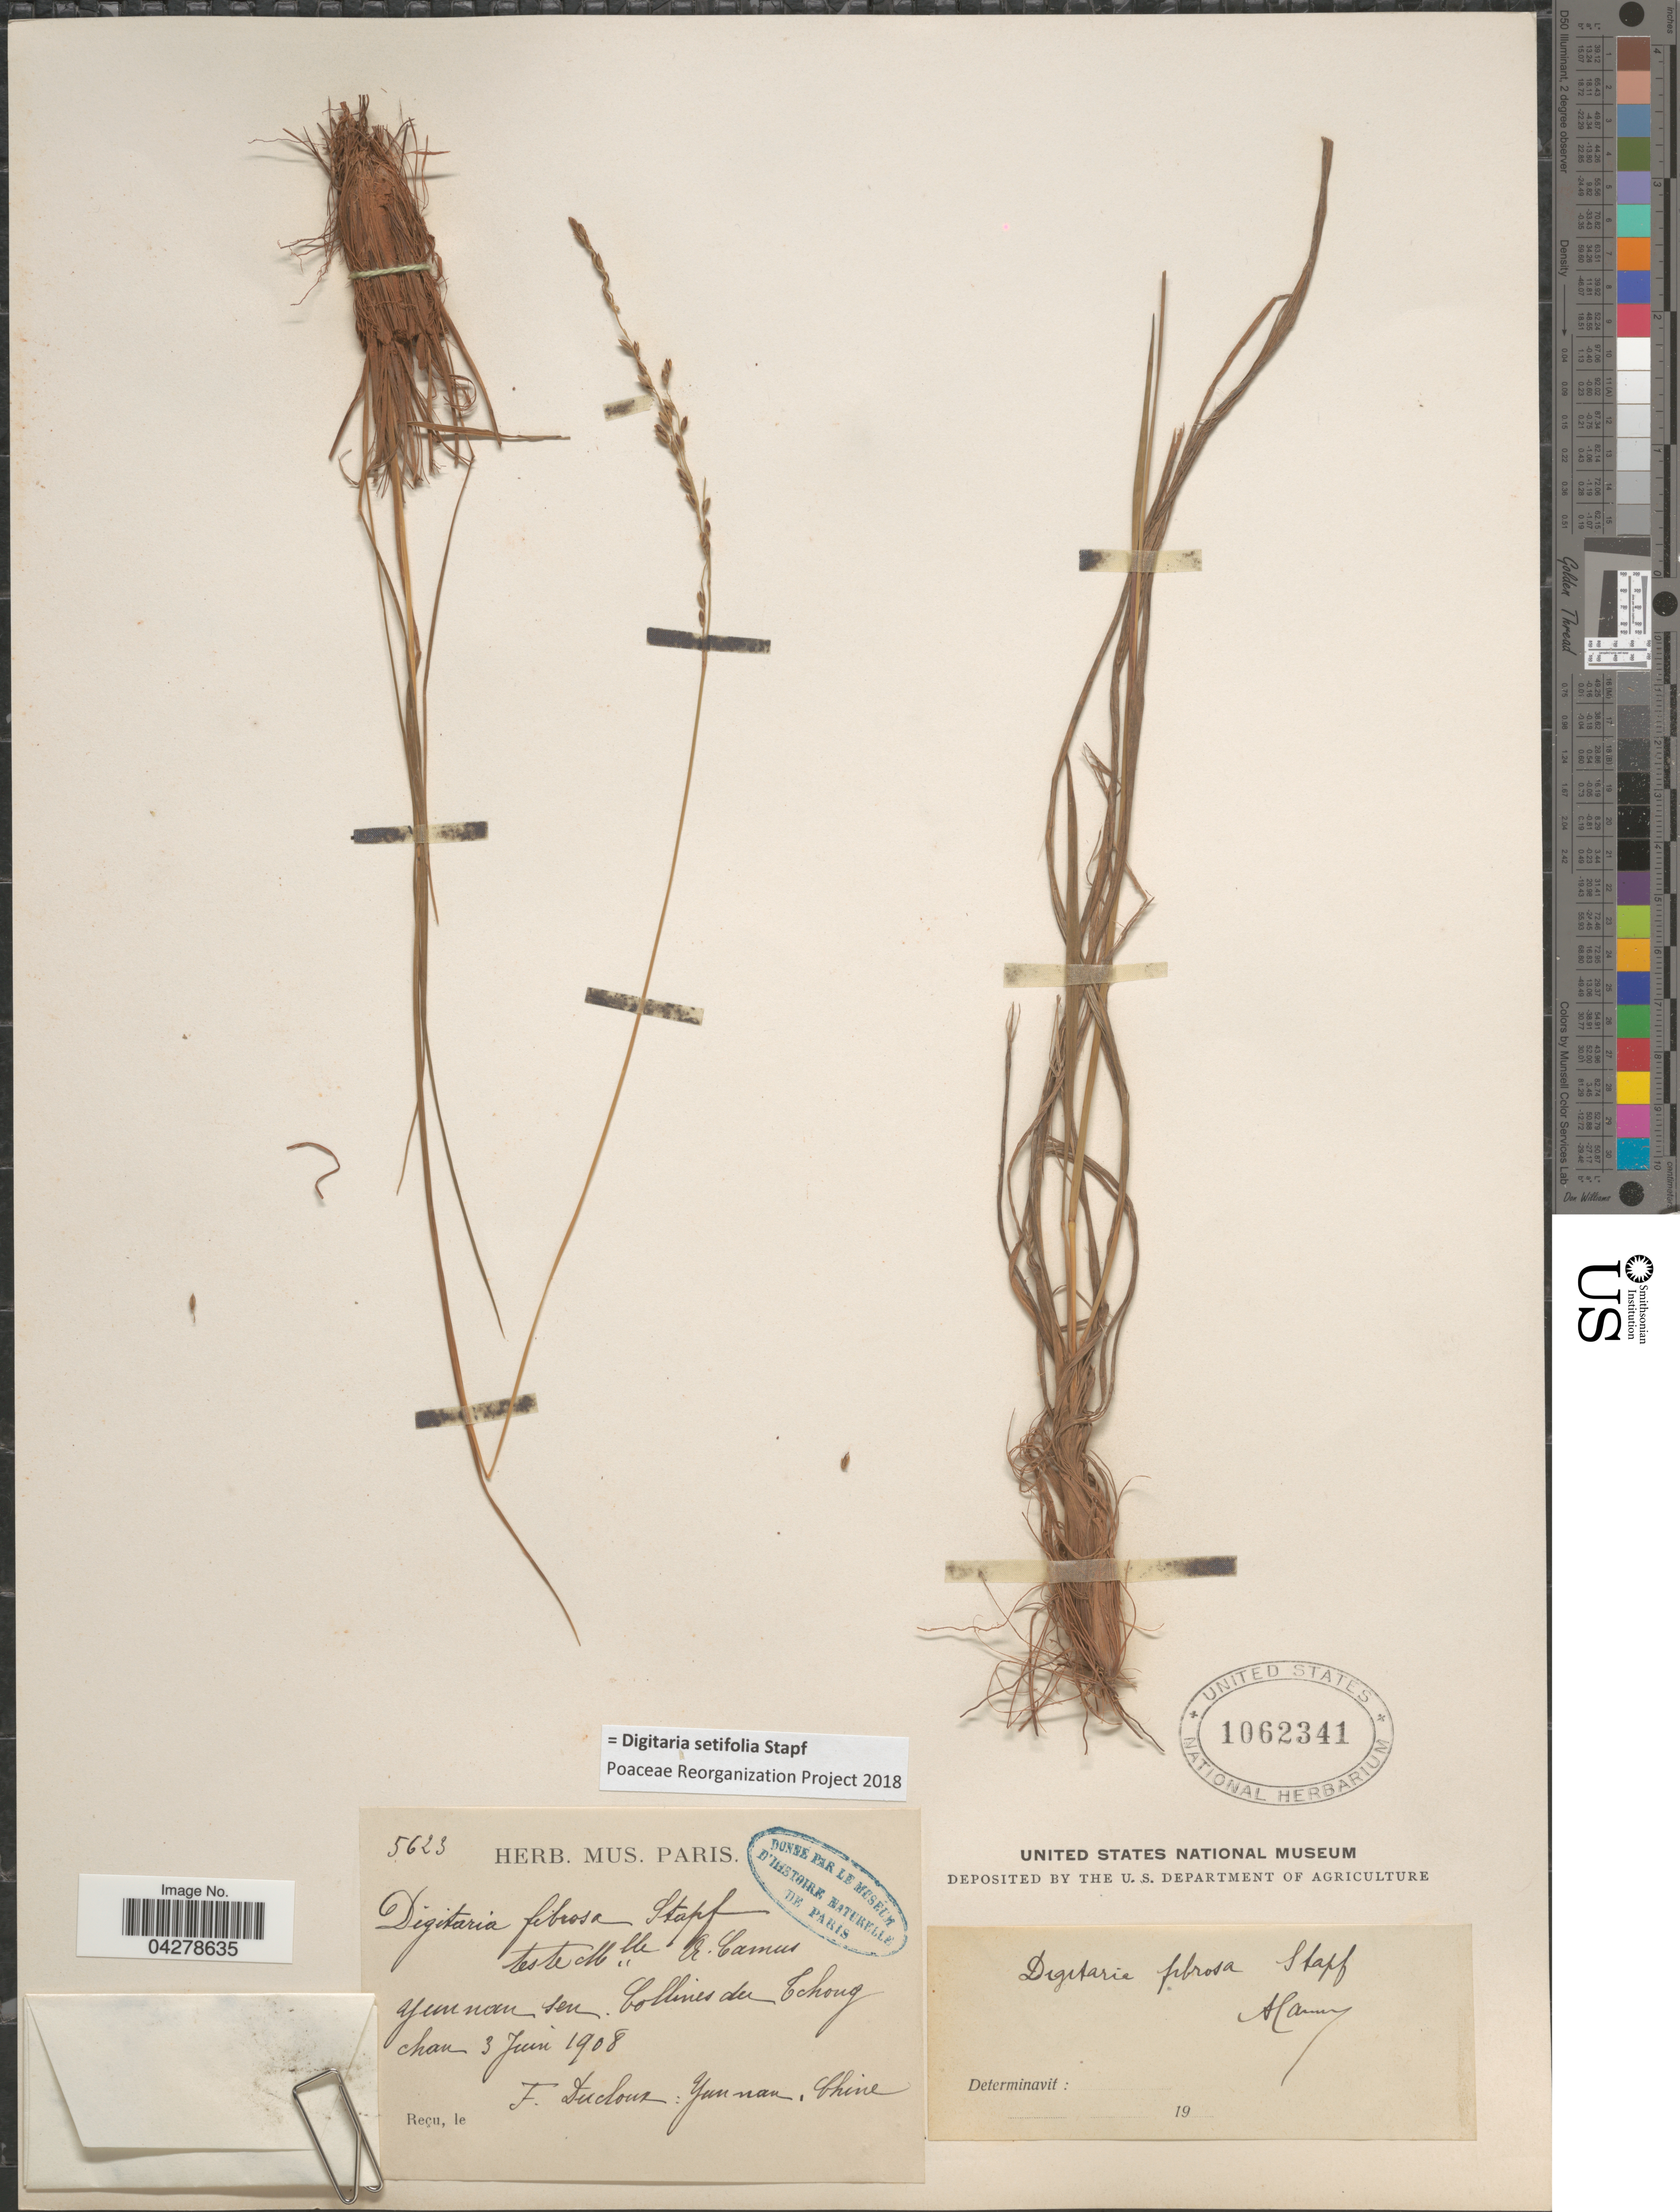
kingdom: Plantae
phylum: Tracheophyta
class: Liliopsida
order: Poales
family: Poaceae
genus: Digitaria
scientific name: Digitaria setifolia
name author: Stapf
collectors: F. Ducloux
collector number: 5623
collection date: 1908-06-03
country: China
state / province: Yunnan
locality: Yunnan sen. Collines du Tchong chan.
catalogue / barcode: US 1062341